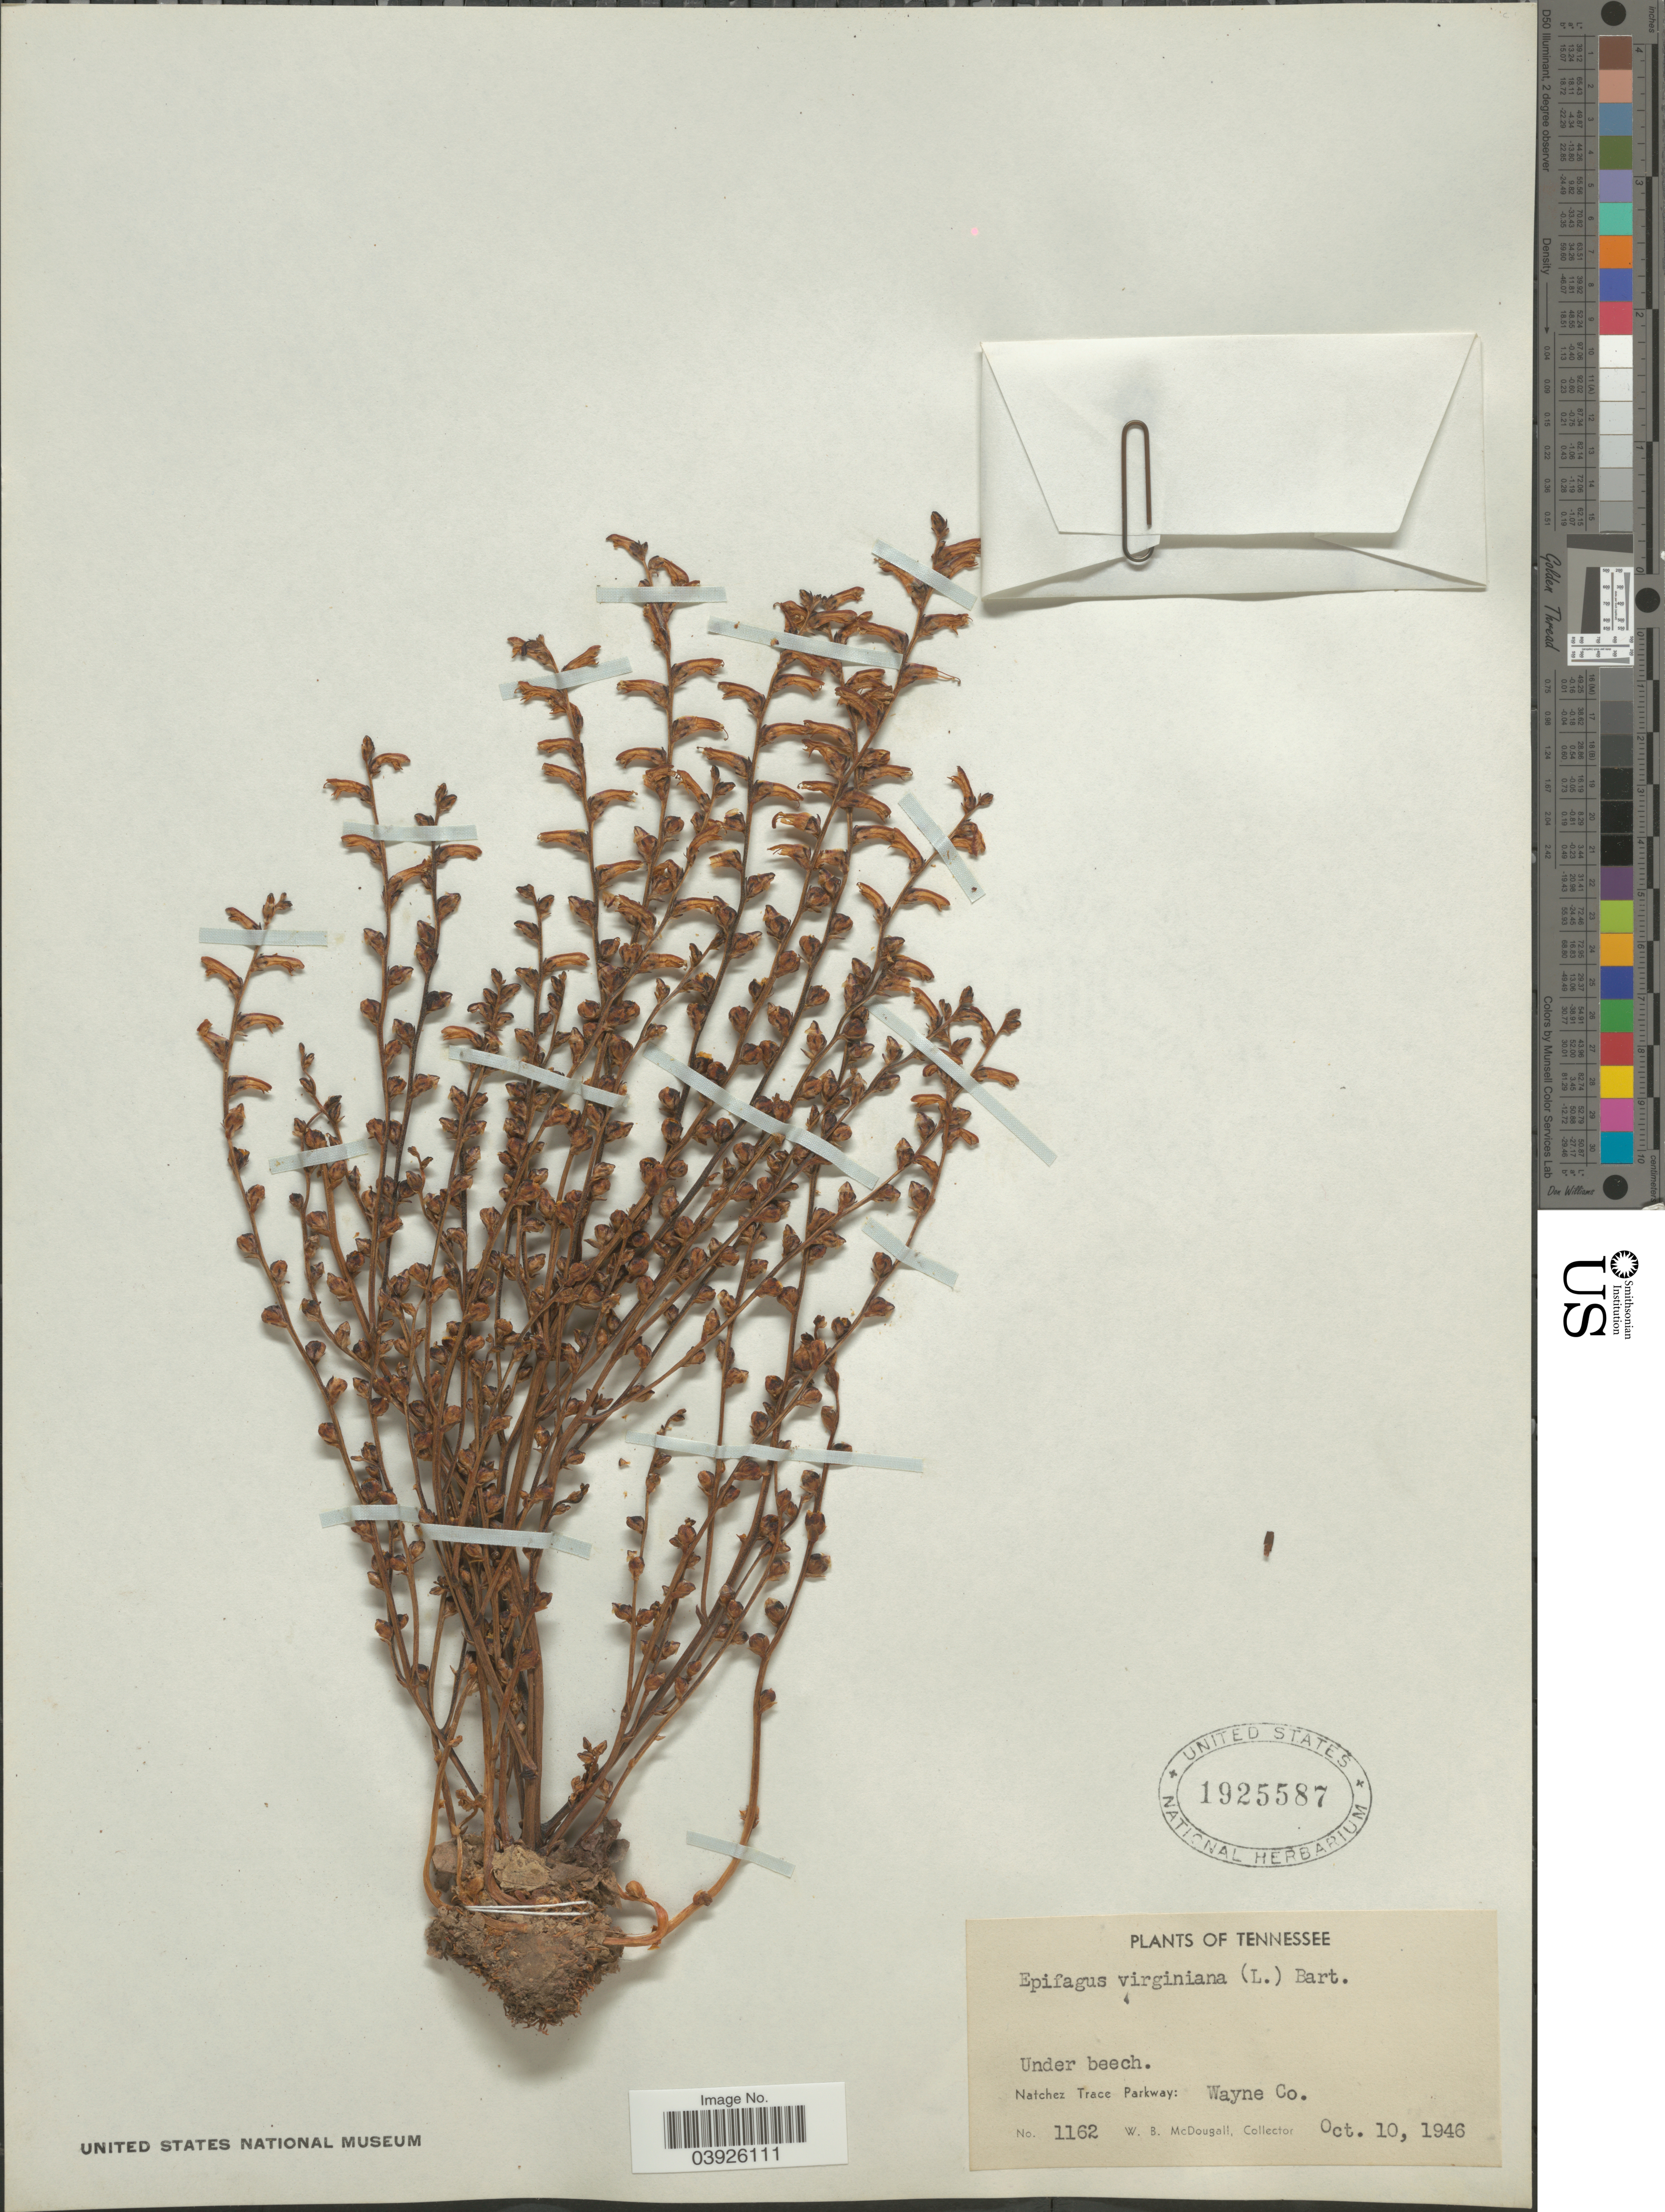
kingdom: Plantae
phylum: Tracheophyta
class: Magnoliopsida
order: Lamiales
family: Orobanchaceae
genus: Epifagus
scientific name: Epifagus virginiana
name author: (L.) W.P.C. Barton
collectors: W. B. McDougall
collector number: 1162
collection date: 1946-10-10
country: United States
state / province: Tennessee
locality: Natchez Trace Parkway: Wayne Co.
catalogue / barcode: US 1925587